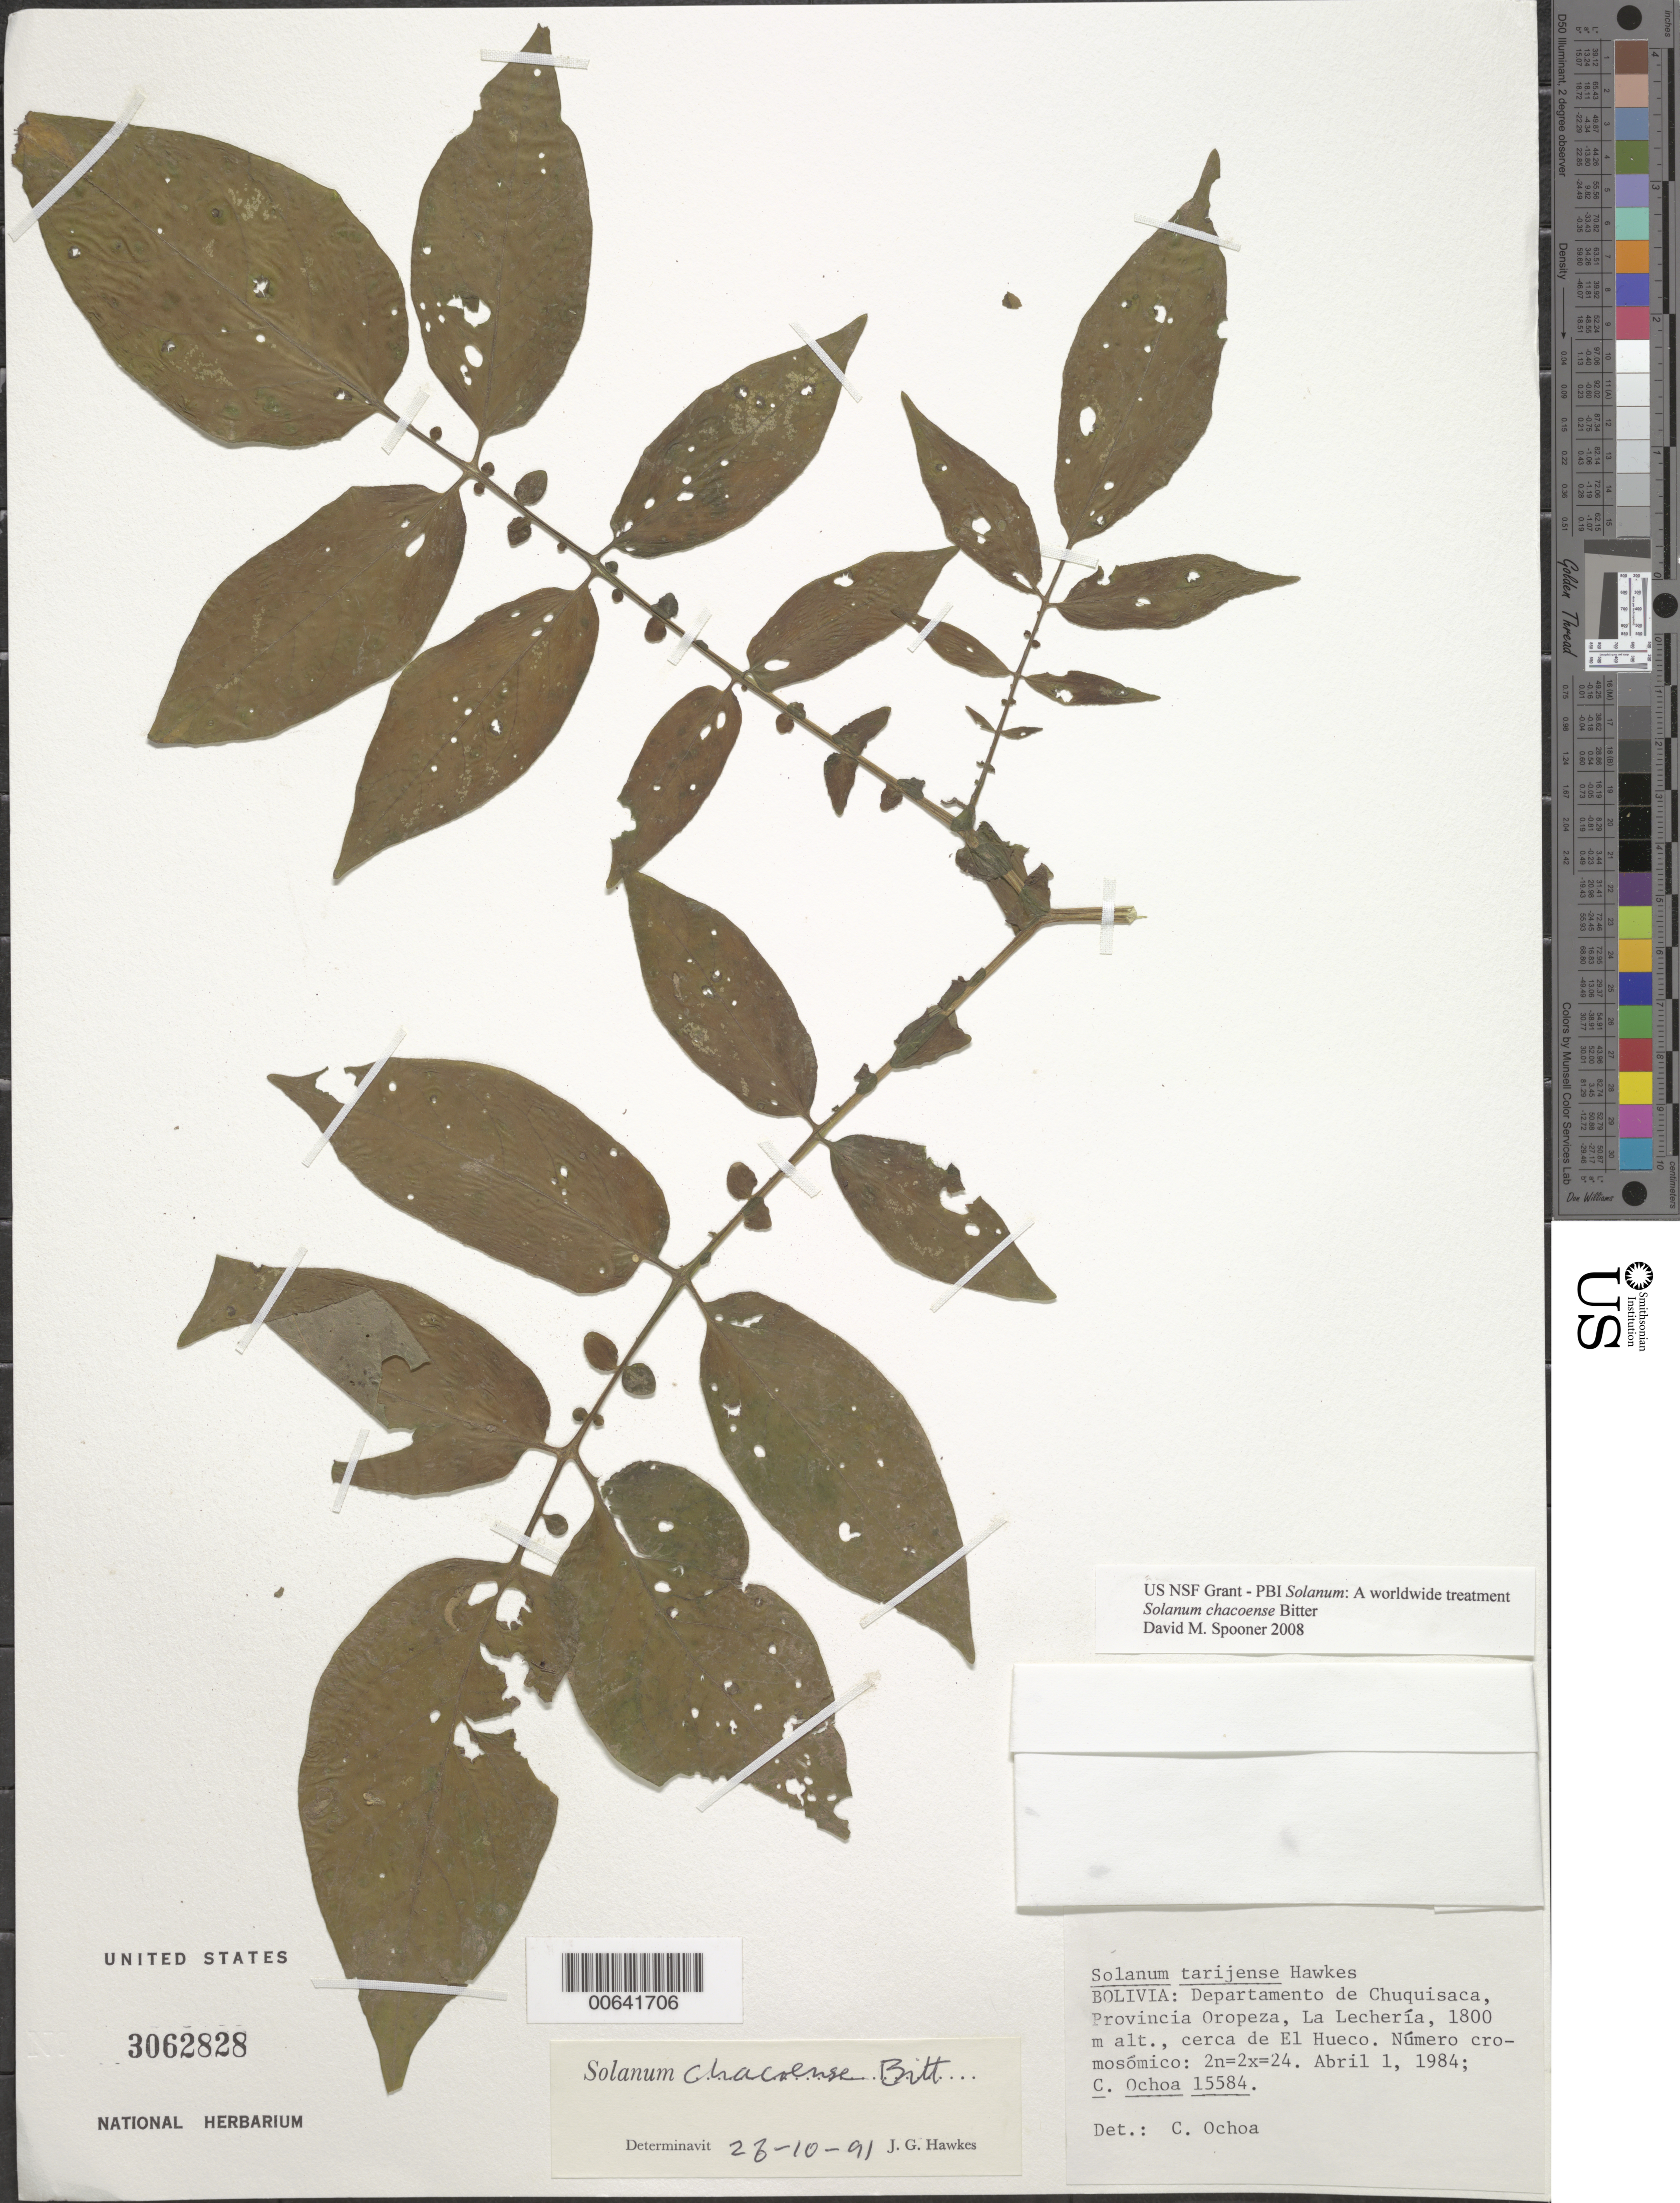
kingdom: Plantae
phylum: Tracheophyta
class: Magnoliopsida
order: Solanales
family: Solanaceae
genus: Solanum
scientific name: Solanum chacoense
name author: Bitt.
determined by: Hawkes, J. G.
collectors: C. M. Ochoa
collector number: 15584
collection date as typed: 01 Apr 1984 or 04 Jan 1984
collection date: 1984-01-04 or 1984-04-01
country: Bolivia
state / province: Chuquisaca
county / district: Oropeza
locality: Oropeza. La Lecheria, Cerca de El Hueco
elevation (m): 1800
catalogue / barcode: US 3062828